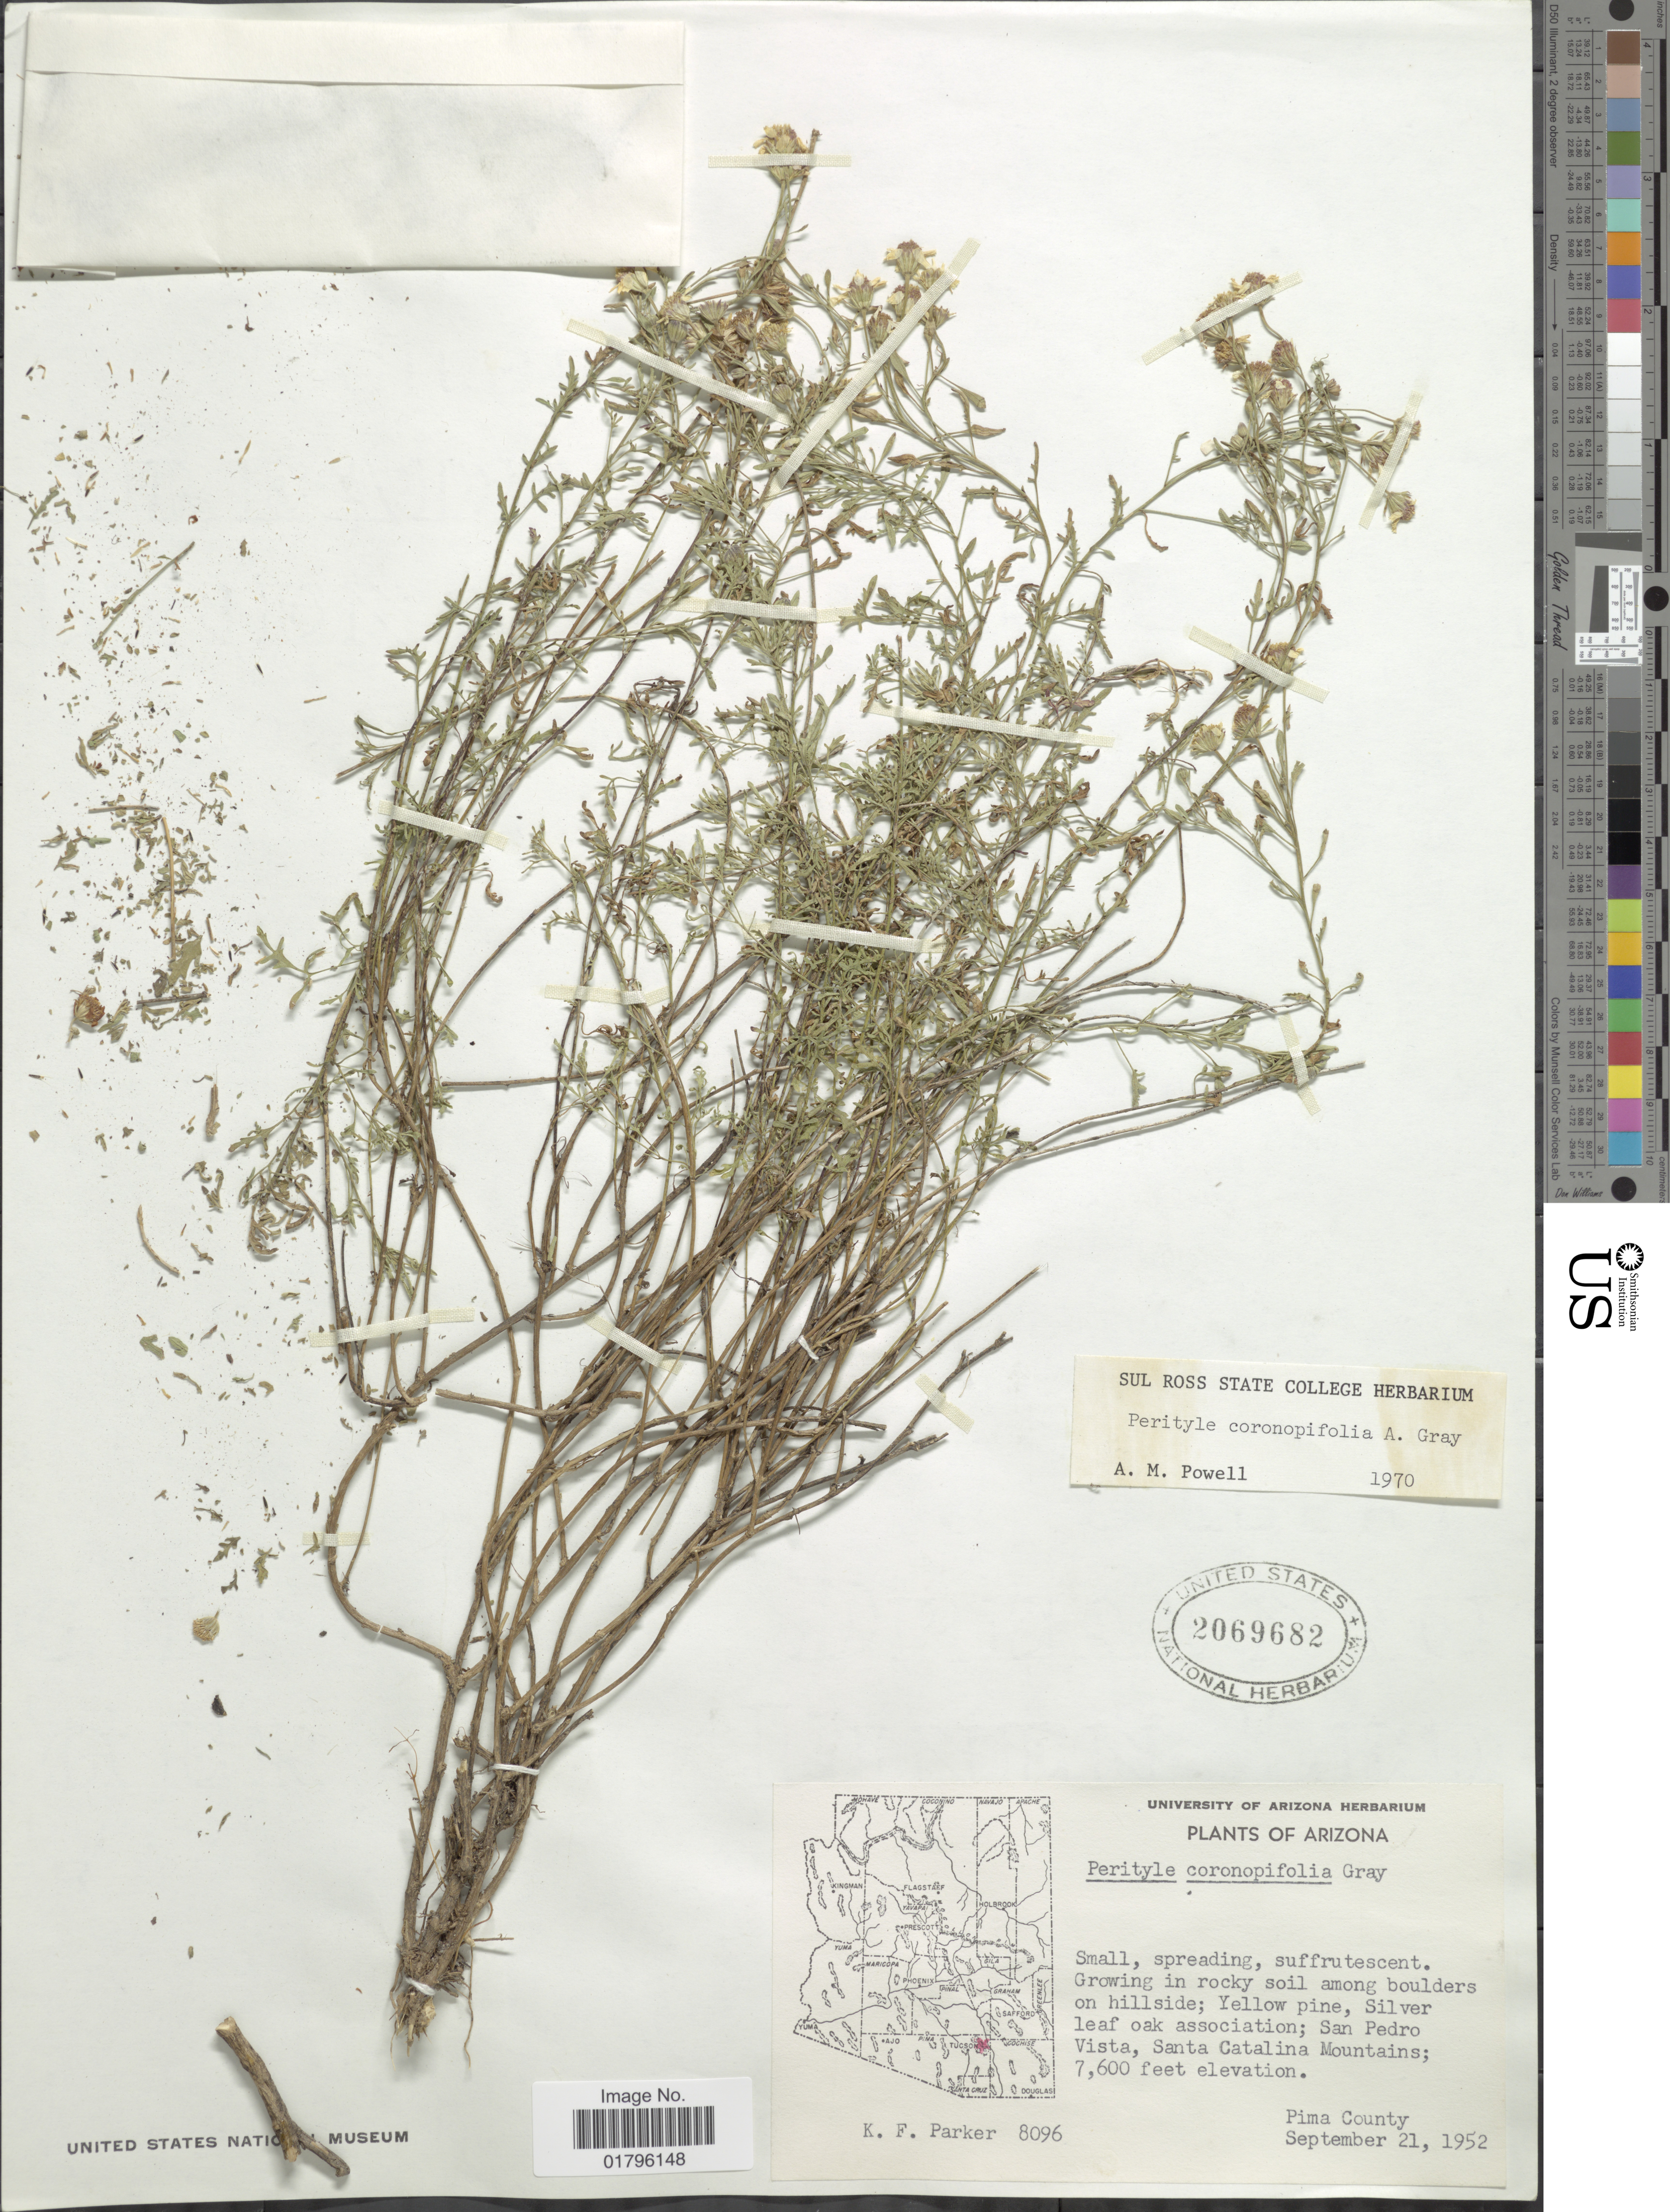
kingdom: Plantae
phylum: Tracheophyta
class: Magnoliopsida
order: Asterales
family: Asteraceae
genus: Perityle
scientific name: Perityle coronopifolia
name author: A. Gray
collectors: K. F. Parker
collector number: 8096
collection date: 1952-09-21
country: United States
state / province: Arizona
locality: San Pedro Vista, Santa Catalina Mountains. Pima County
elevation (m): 2316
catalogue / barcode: US 2069682